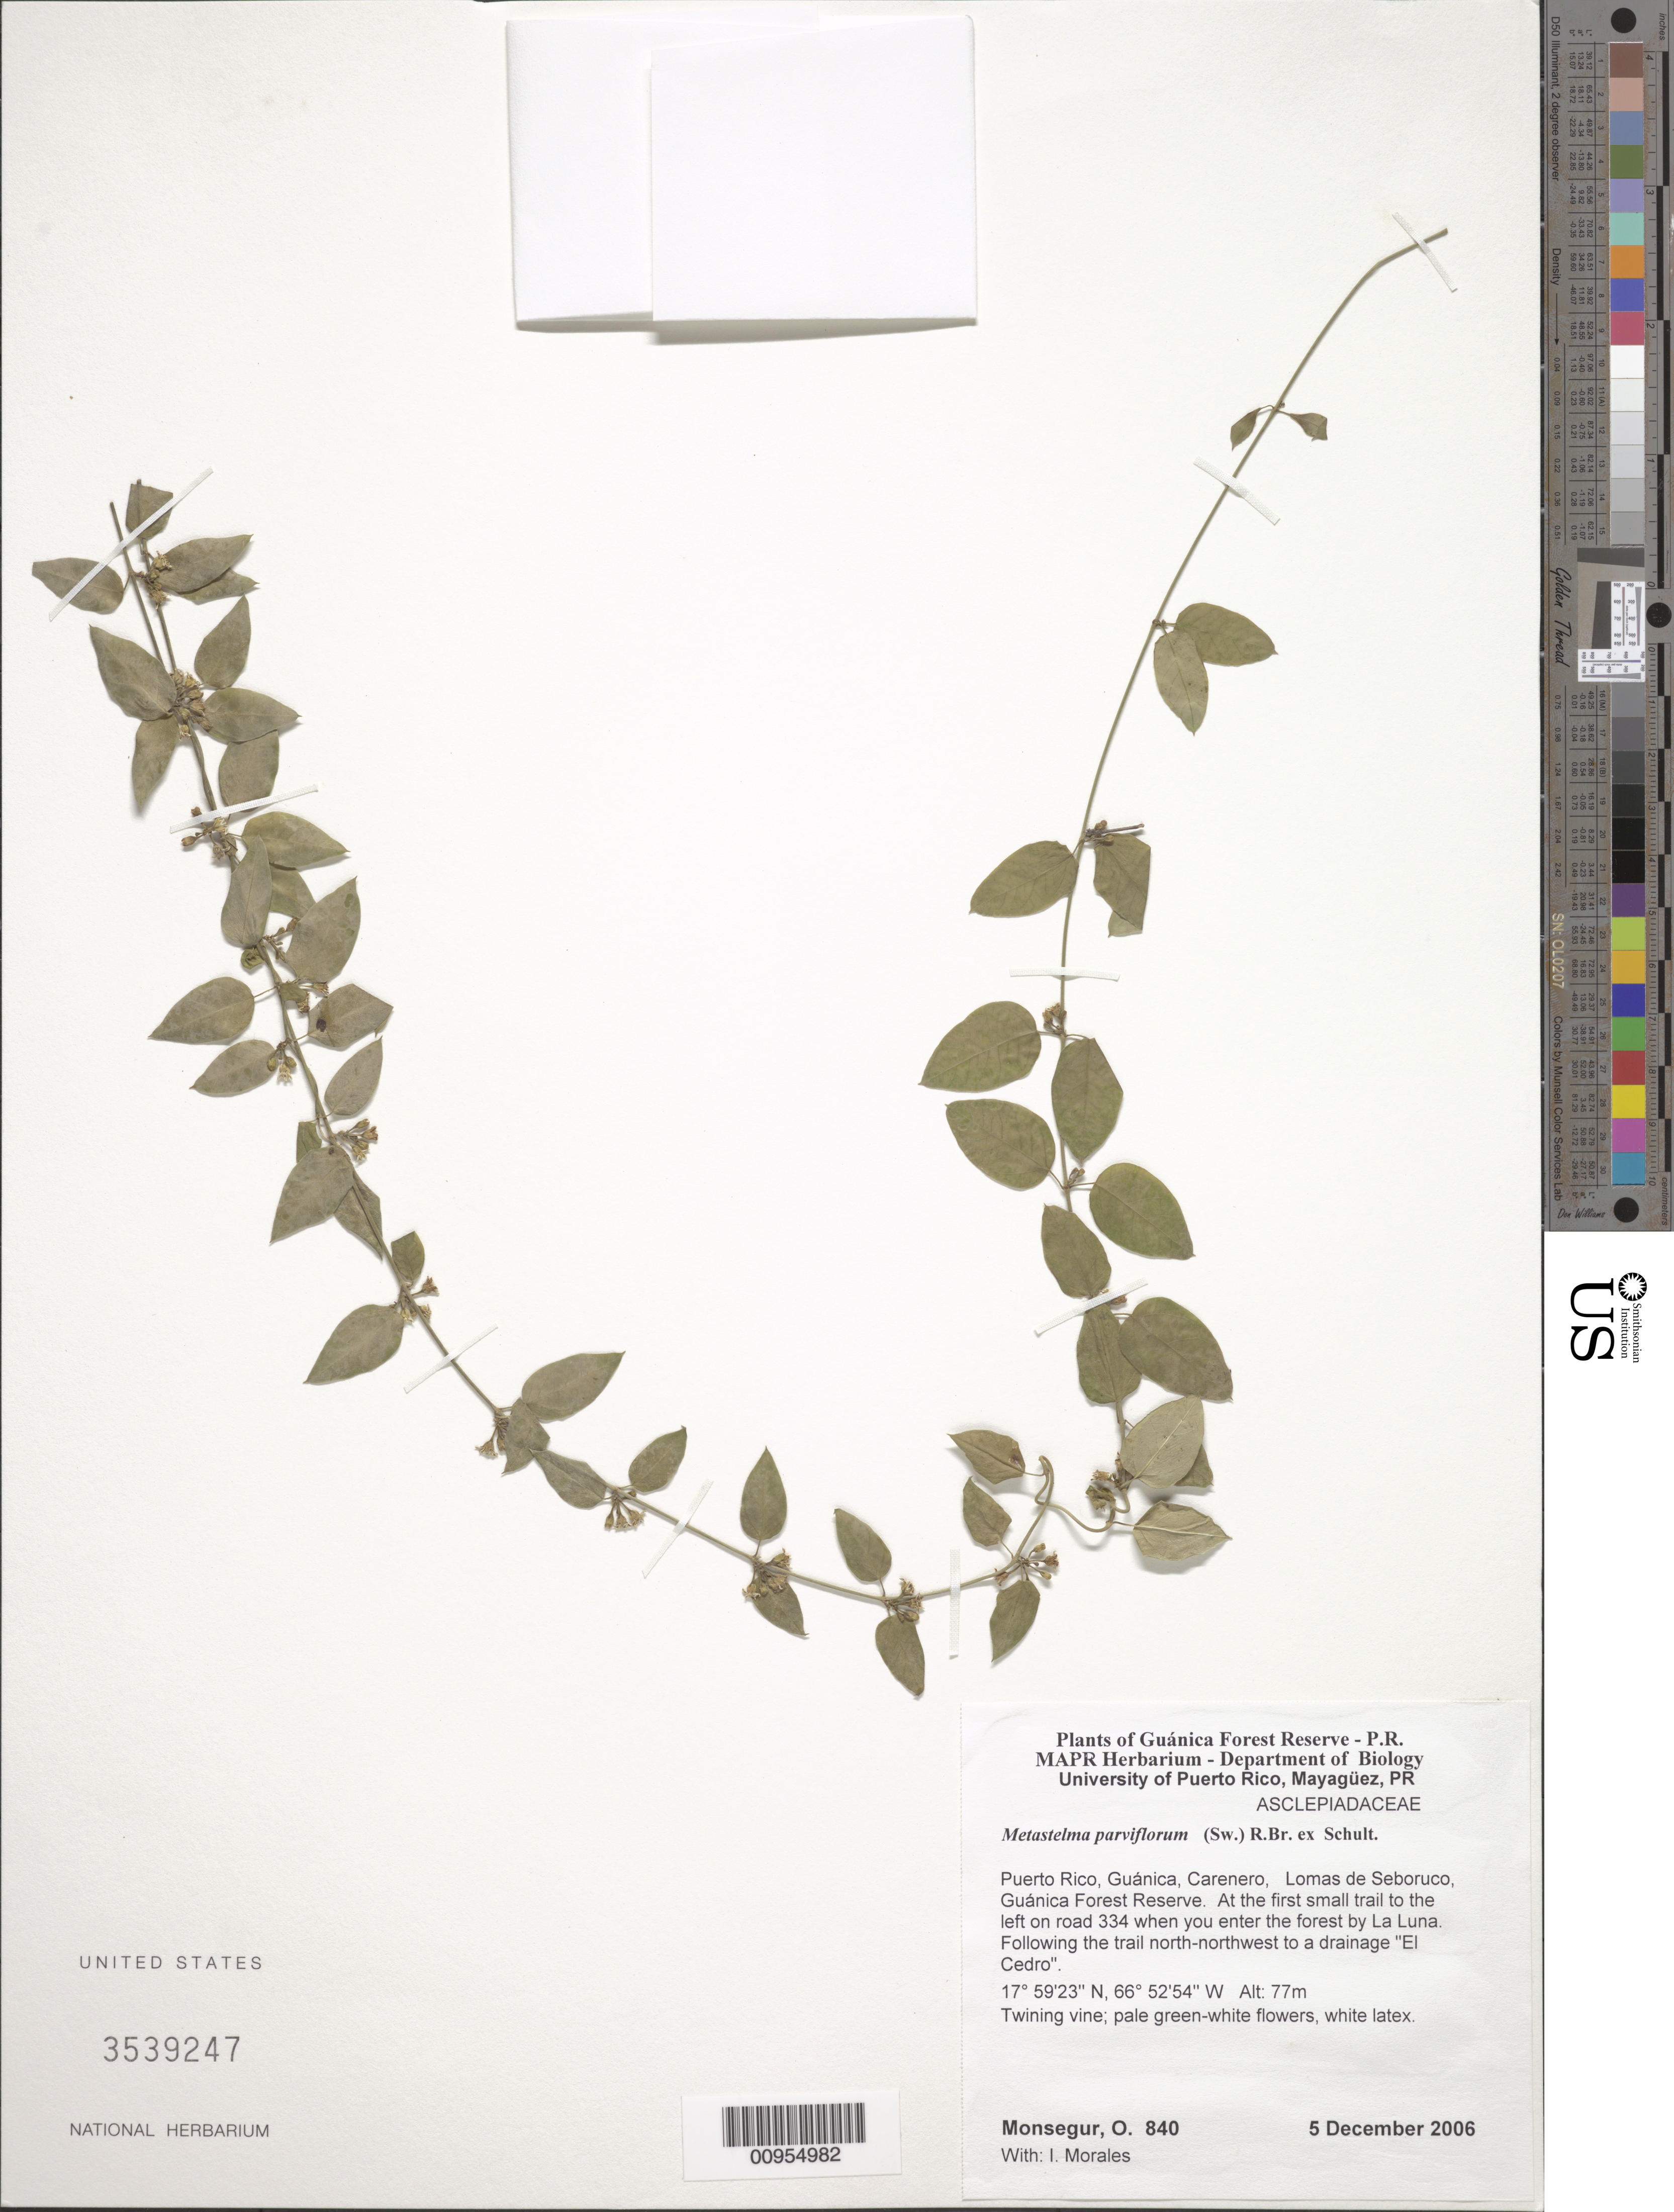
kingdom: Plantae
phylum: Tracheophyta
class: Magnoliopsida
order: Gentianales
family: Apocynaceae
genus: Metastelma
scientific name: Metastelma parviflorum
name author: (Sw.) Schult.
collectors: O. Monsegur & I. Morales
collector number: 840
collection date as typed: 05 Dec 2006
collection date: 2006-12-05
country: Puerto Rico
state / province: Guánica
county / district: Carenero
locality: Guánica Forest Reserve. Lomas de Seboruco, at the first small trail to the left on road 334 when you enter the forest by La Luna. Entrance to "El Cedro".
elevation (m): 77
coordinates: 17.59232, 66.52544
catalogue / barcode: US 3539247